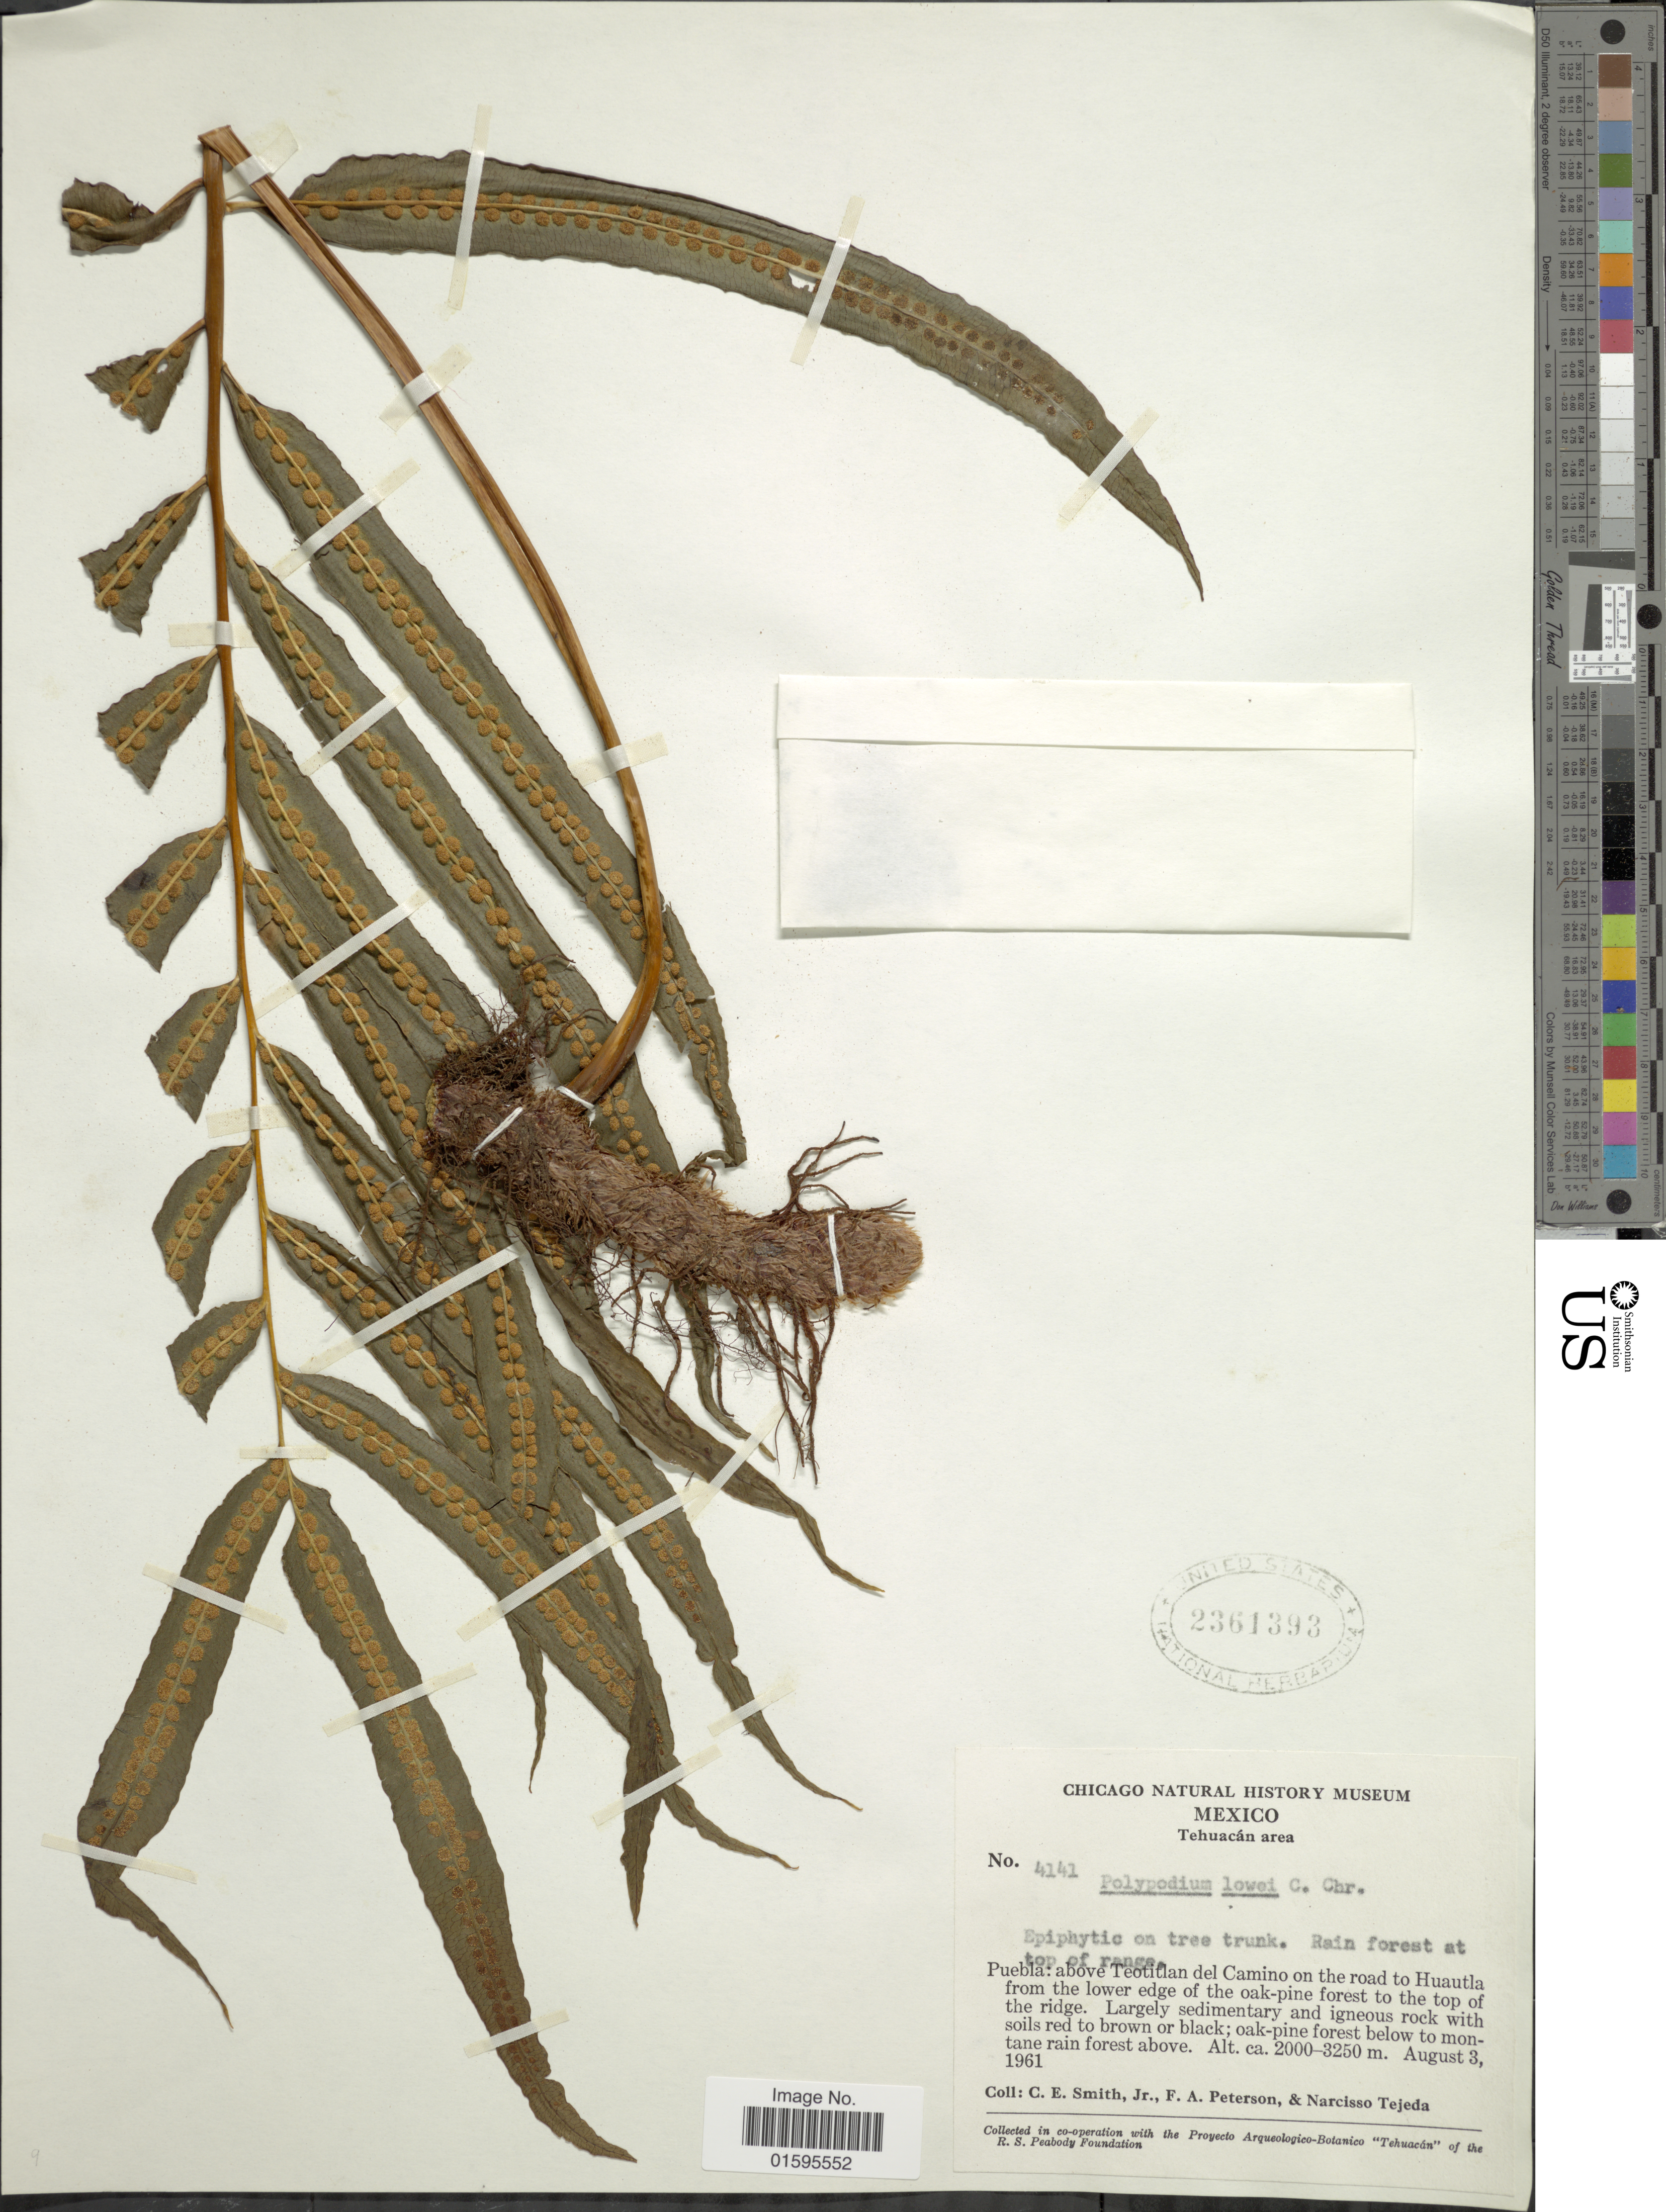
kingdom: Plantae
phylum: Tracheophyta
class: Polypodiopsida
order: Polypodiales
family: Polypodiaceae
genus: Polypodium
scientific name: Polypodium pleurosorum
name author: Kunze ex Mett.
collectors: C. E. Smith Jr., F. A. Peterson & N. Tejeda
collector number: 4141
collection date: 1961-08-03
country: Mexico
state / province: Puebla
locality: Tehuacan area, Puebla: above Teotitlan del Camino on the road to Huautla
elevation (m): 2000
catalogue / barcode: US 2361393